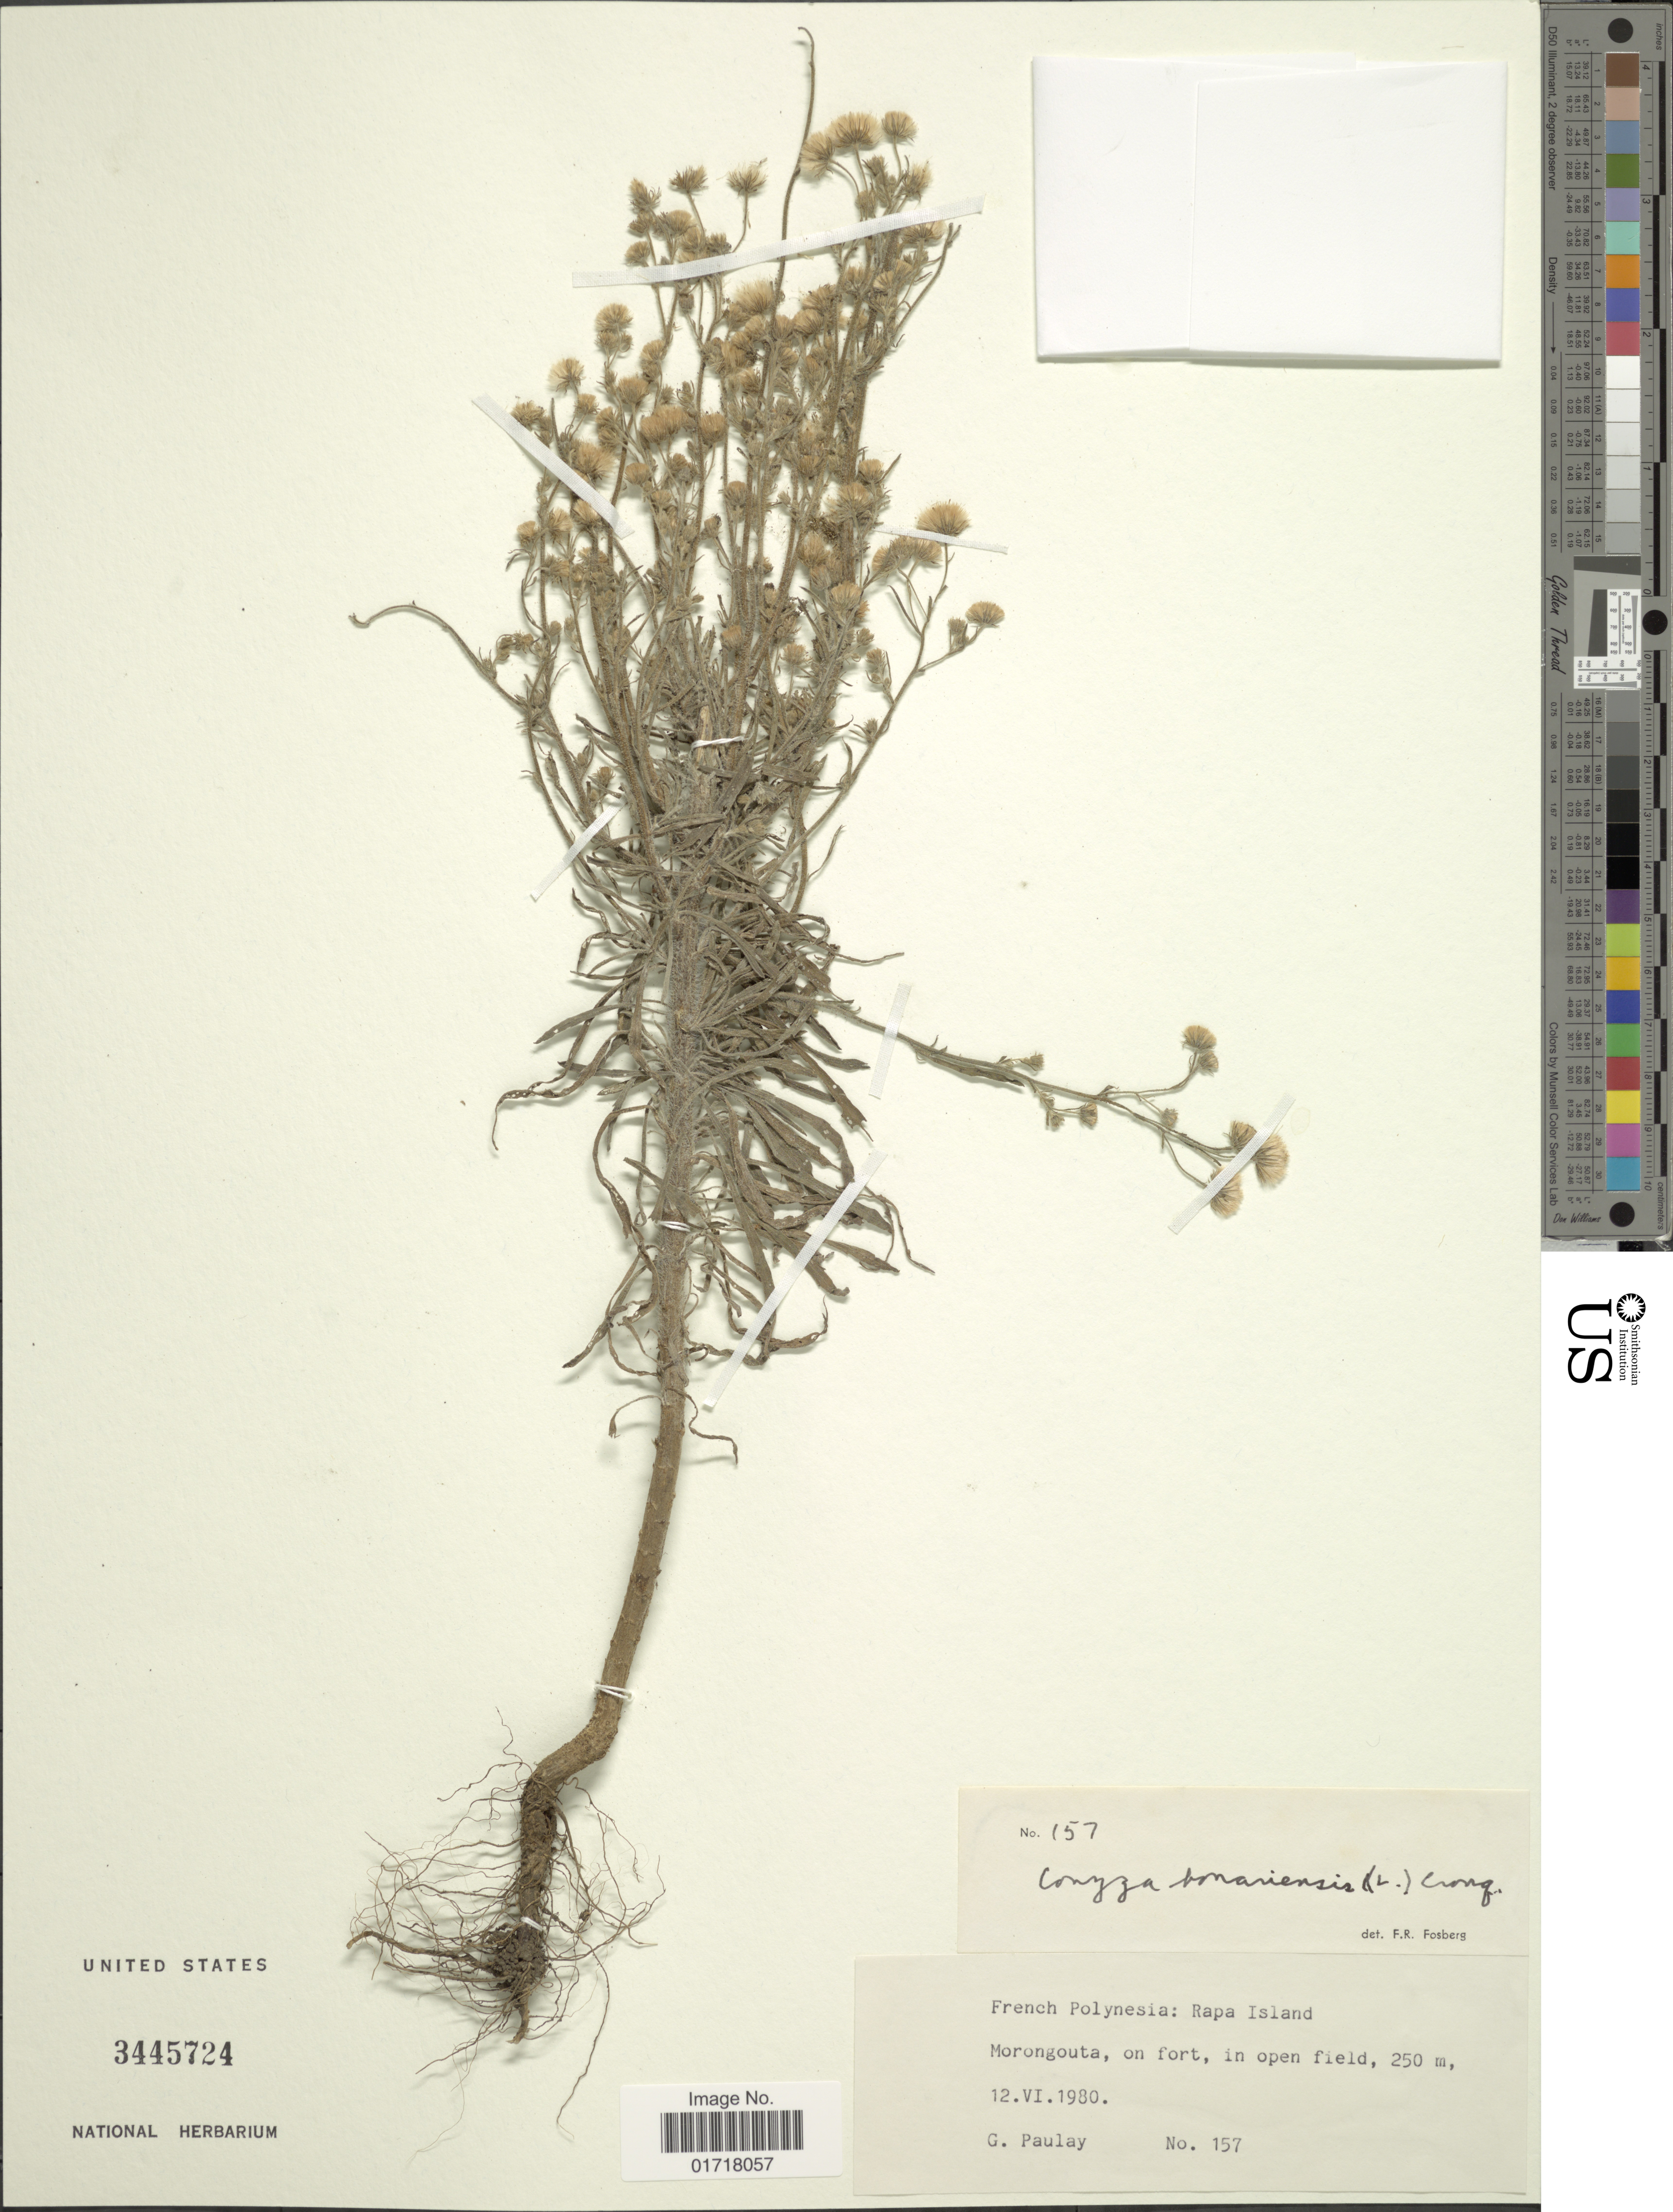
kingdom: Plantae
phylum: Tracheophyta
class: Magnoliopsida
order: Asterales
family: Asteraceae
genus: Erigeron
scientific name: Erigeron bonariensis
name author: L.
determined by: Wagner, W. L., (BOT), Smithsonian Institution - National Museum of Natural History (UNITED STATES)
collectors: G. Paulay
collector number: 157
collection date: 1980-06-12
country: French Polynesia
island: Rapa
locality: Rapa Island, Morongouta, on fort, in open field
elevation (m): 250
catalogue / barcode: US 3445724